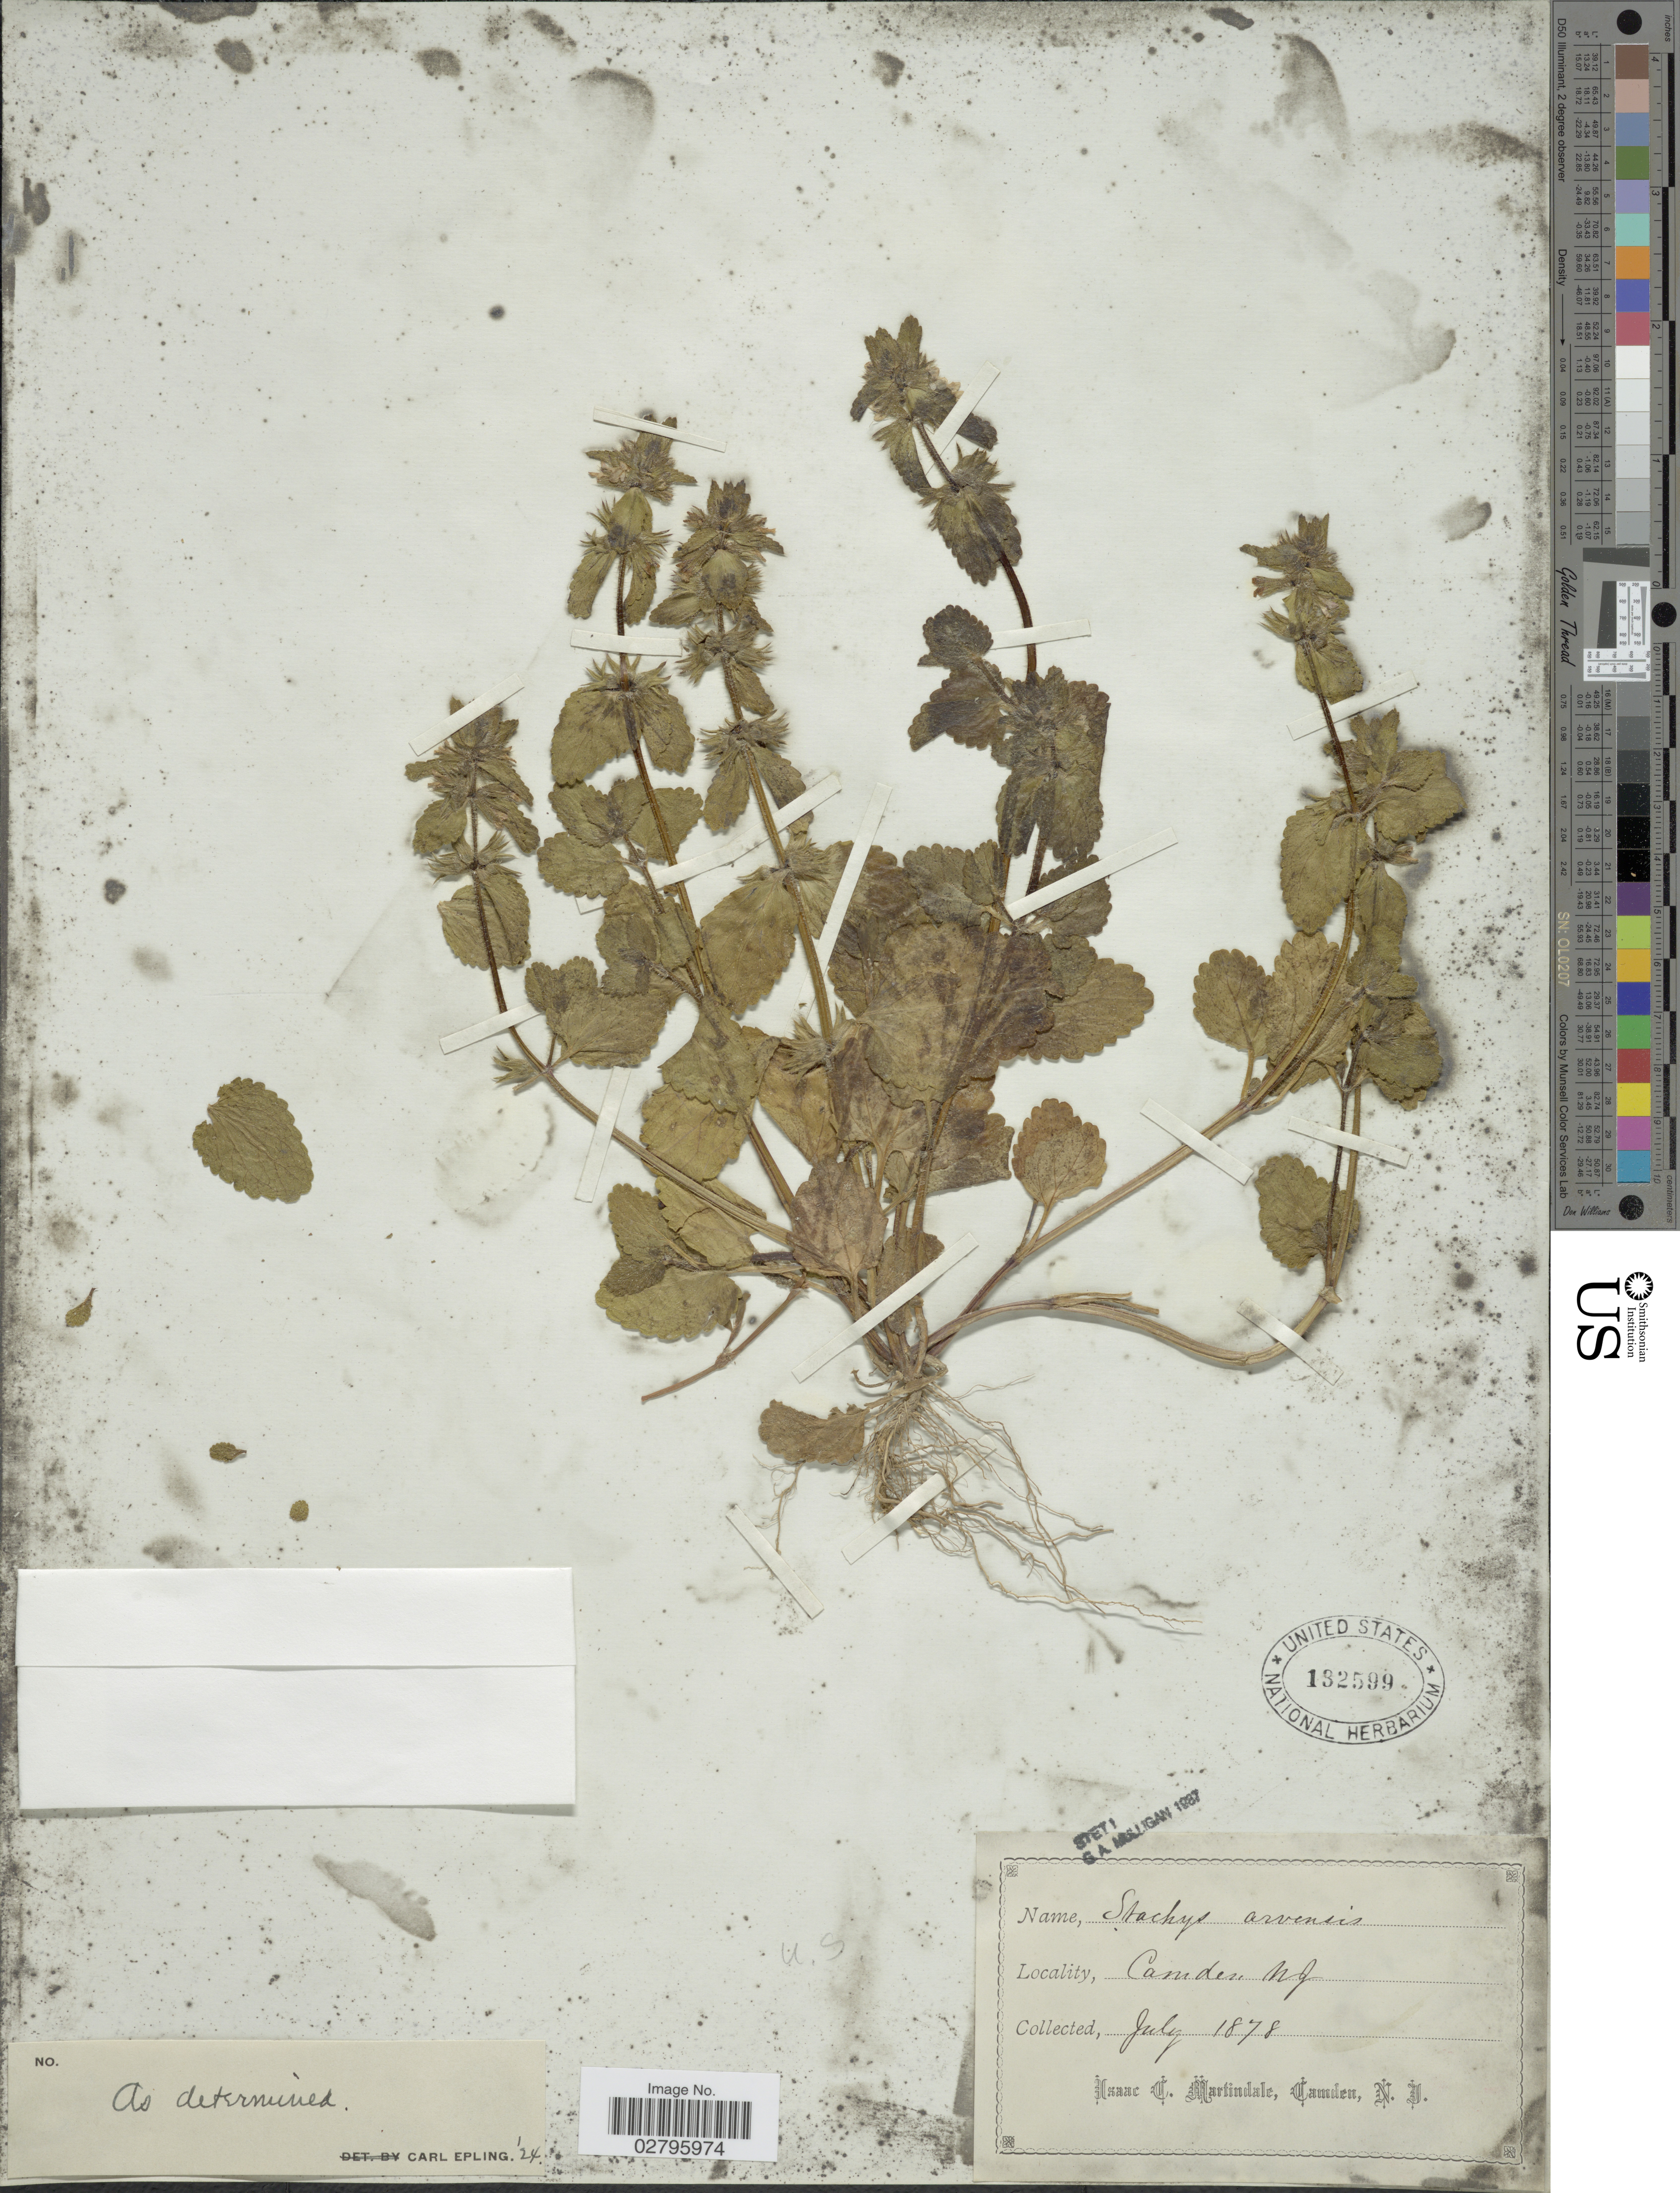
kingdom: Plantae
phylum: Tracheophyta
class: Magnoliopsida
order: Lamiales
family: Lamiaceae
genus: Stachys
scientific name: Stachys arvensis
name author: (L.) L.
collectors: I. C. Martindale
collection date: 1878-07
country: United States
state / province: New Jersey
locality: Camden NJ.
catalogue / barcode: US 132599